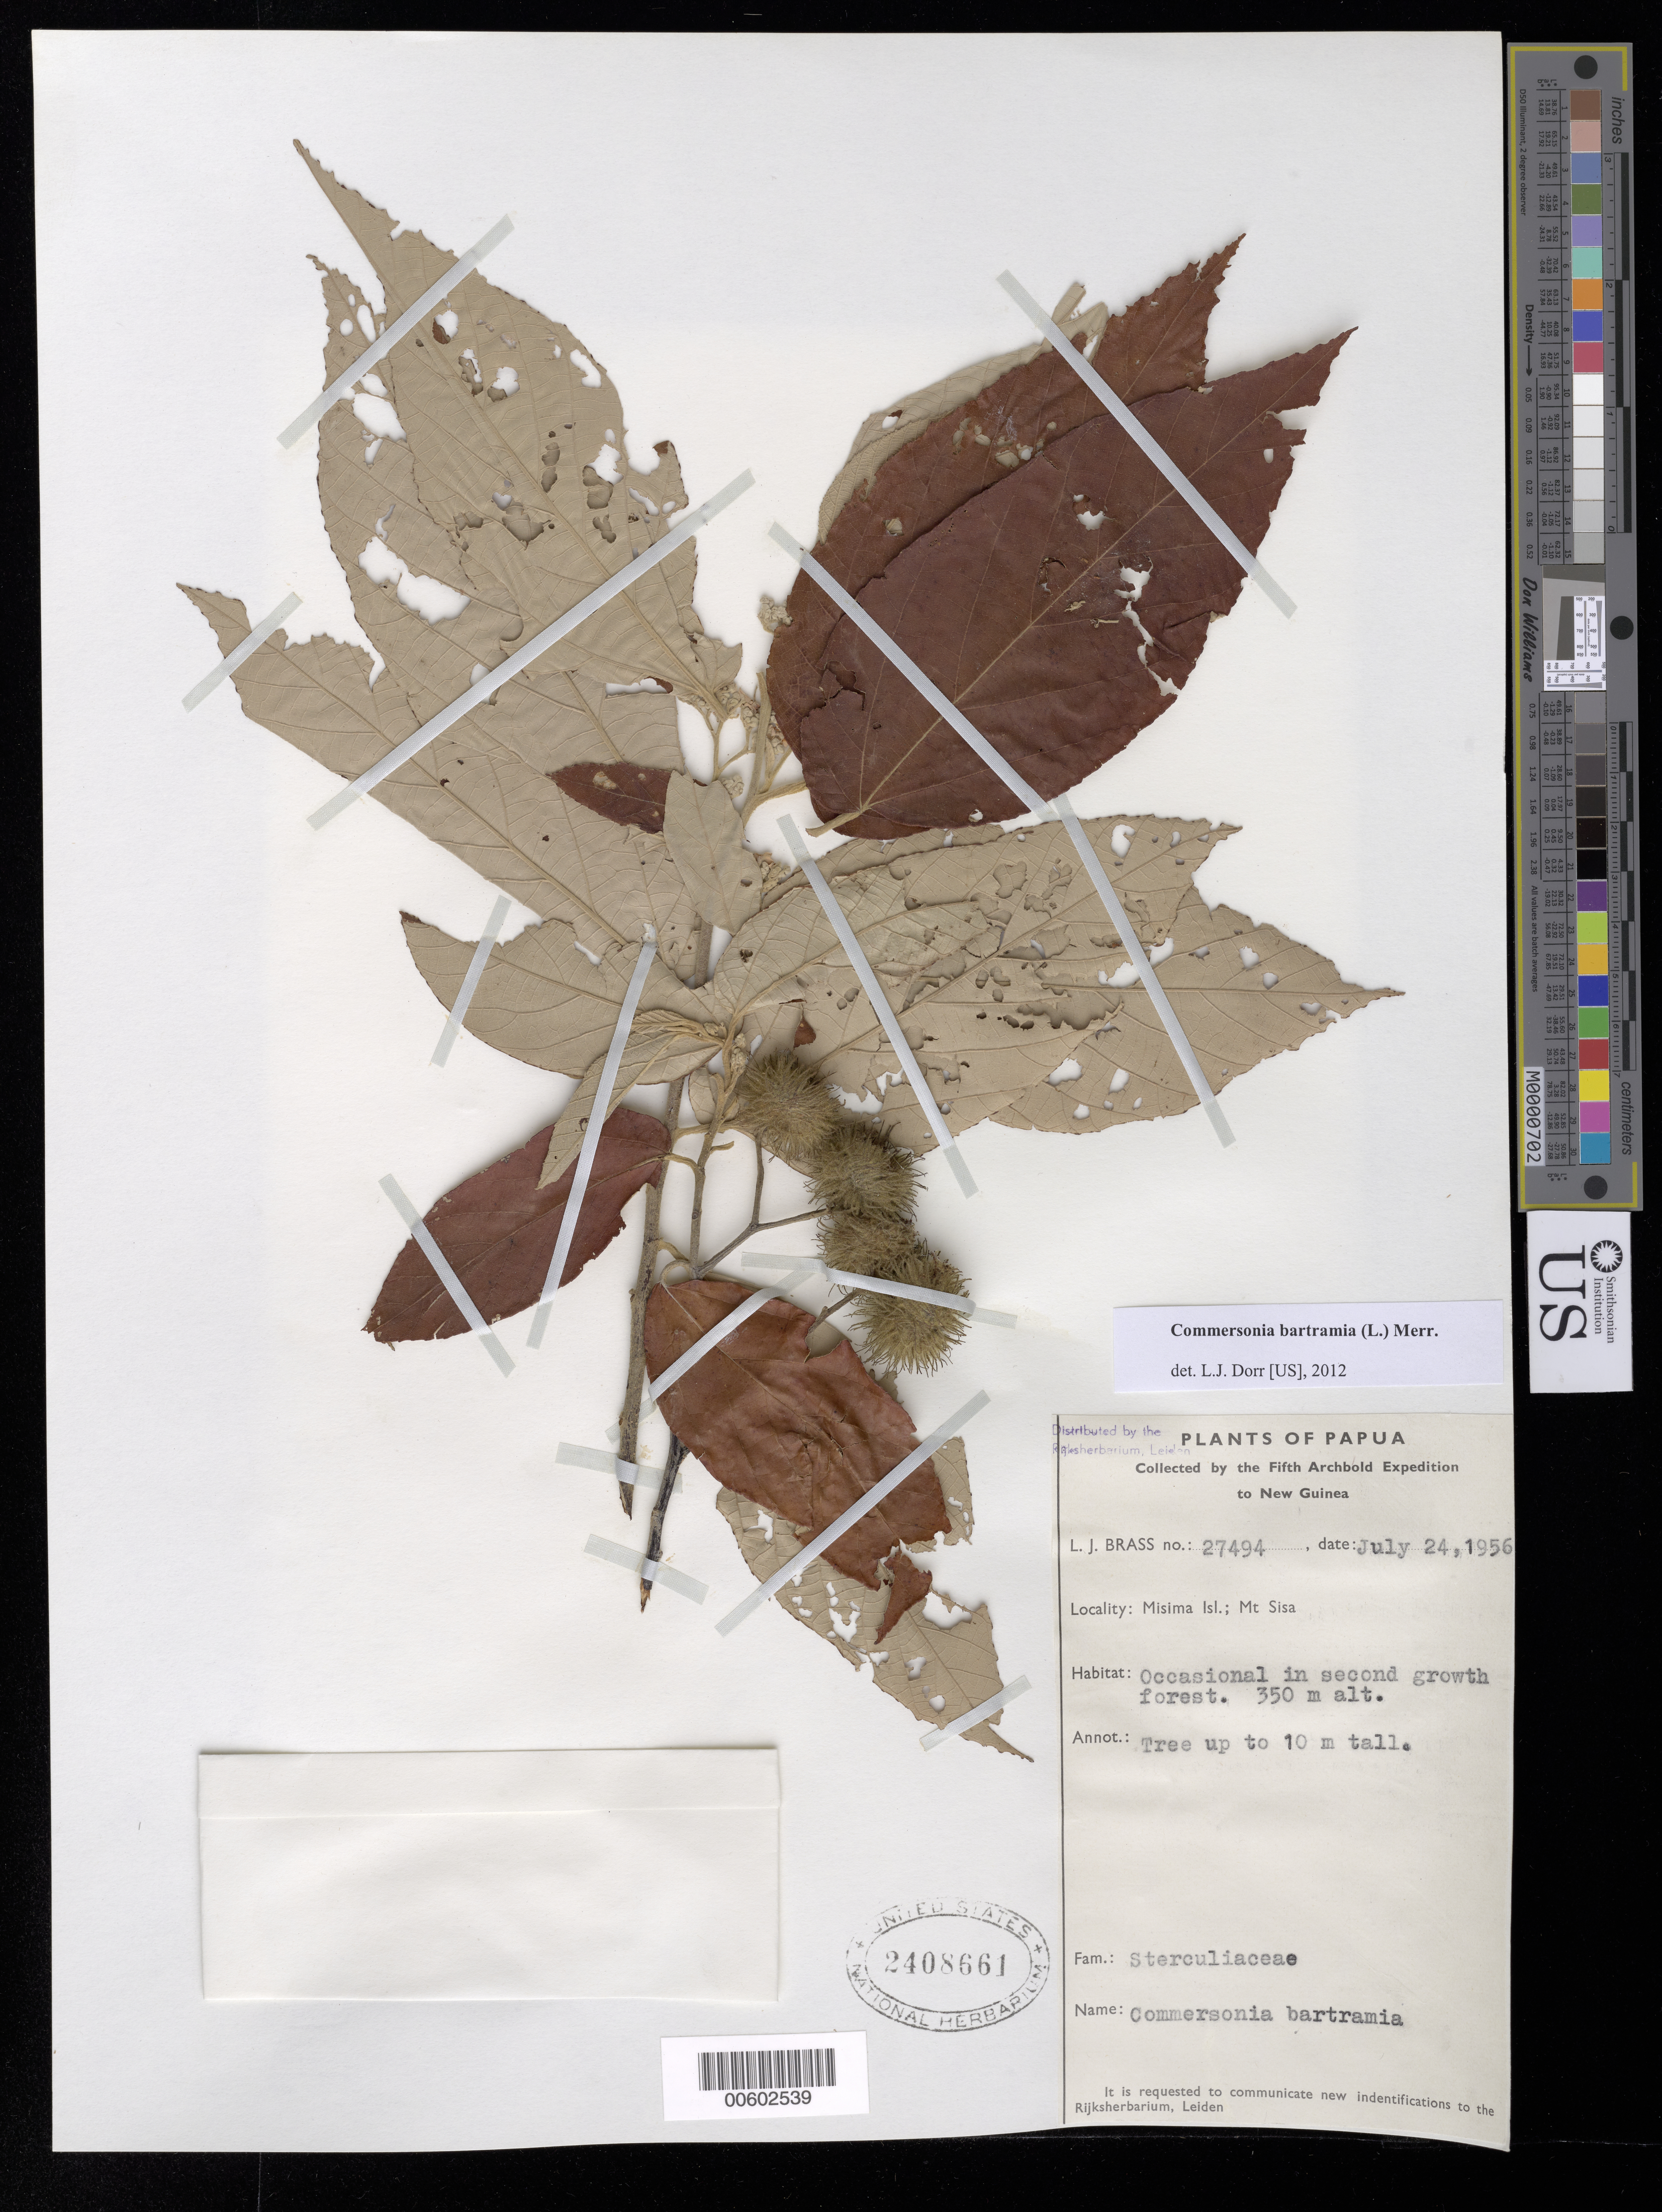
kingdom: Plantae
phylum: Tracheophyta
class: Magnoliopsida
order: Malvales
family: Malvaceae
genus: Commersonia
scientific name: Commersonia bartramia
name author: (L.) Merr.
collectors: L. J. Brass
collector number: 27494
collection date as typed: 24 Jul 1956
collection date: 1956-07-24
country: Papua New Guinea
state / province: Milne Bay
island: Misima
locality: Mt. Sisa [Louisade Arch.]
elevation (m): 350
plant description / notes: US, A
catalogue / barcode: US 2408661